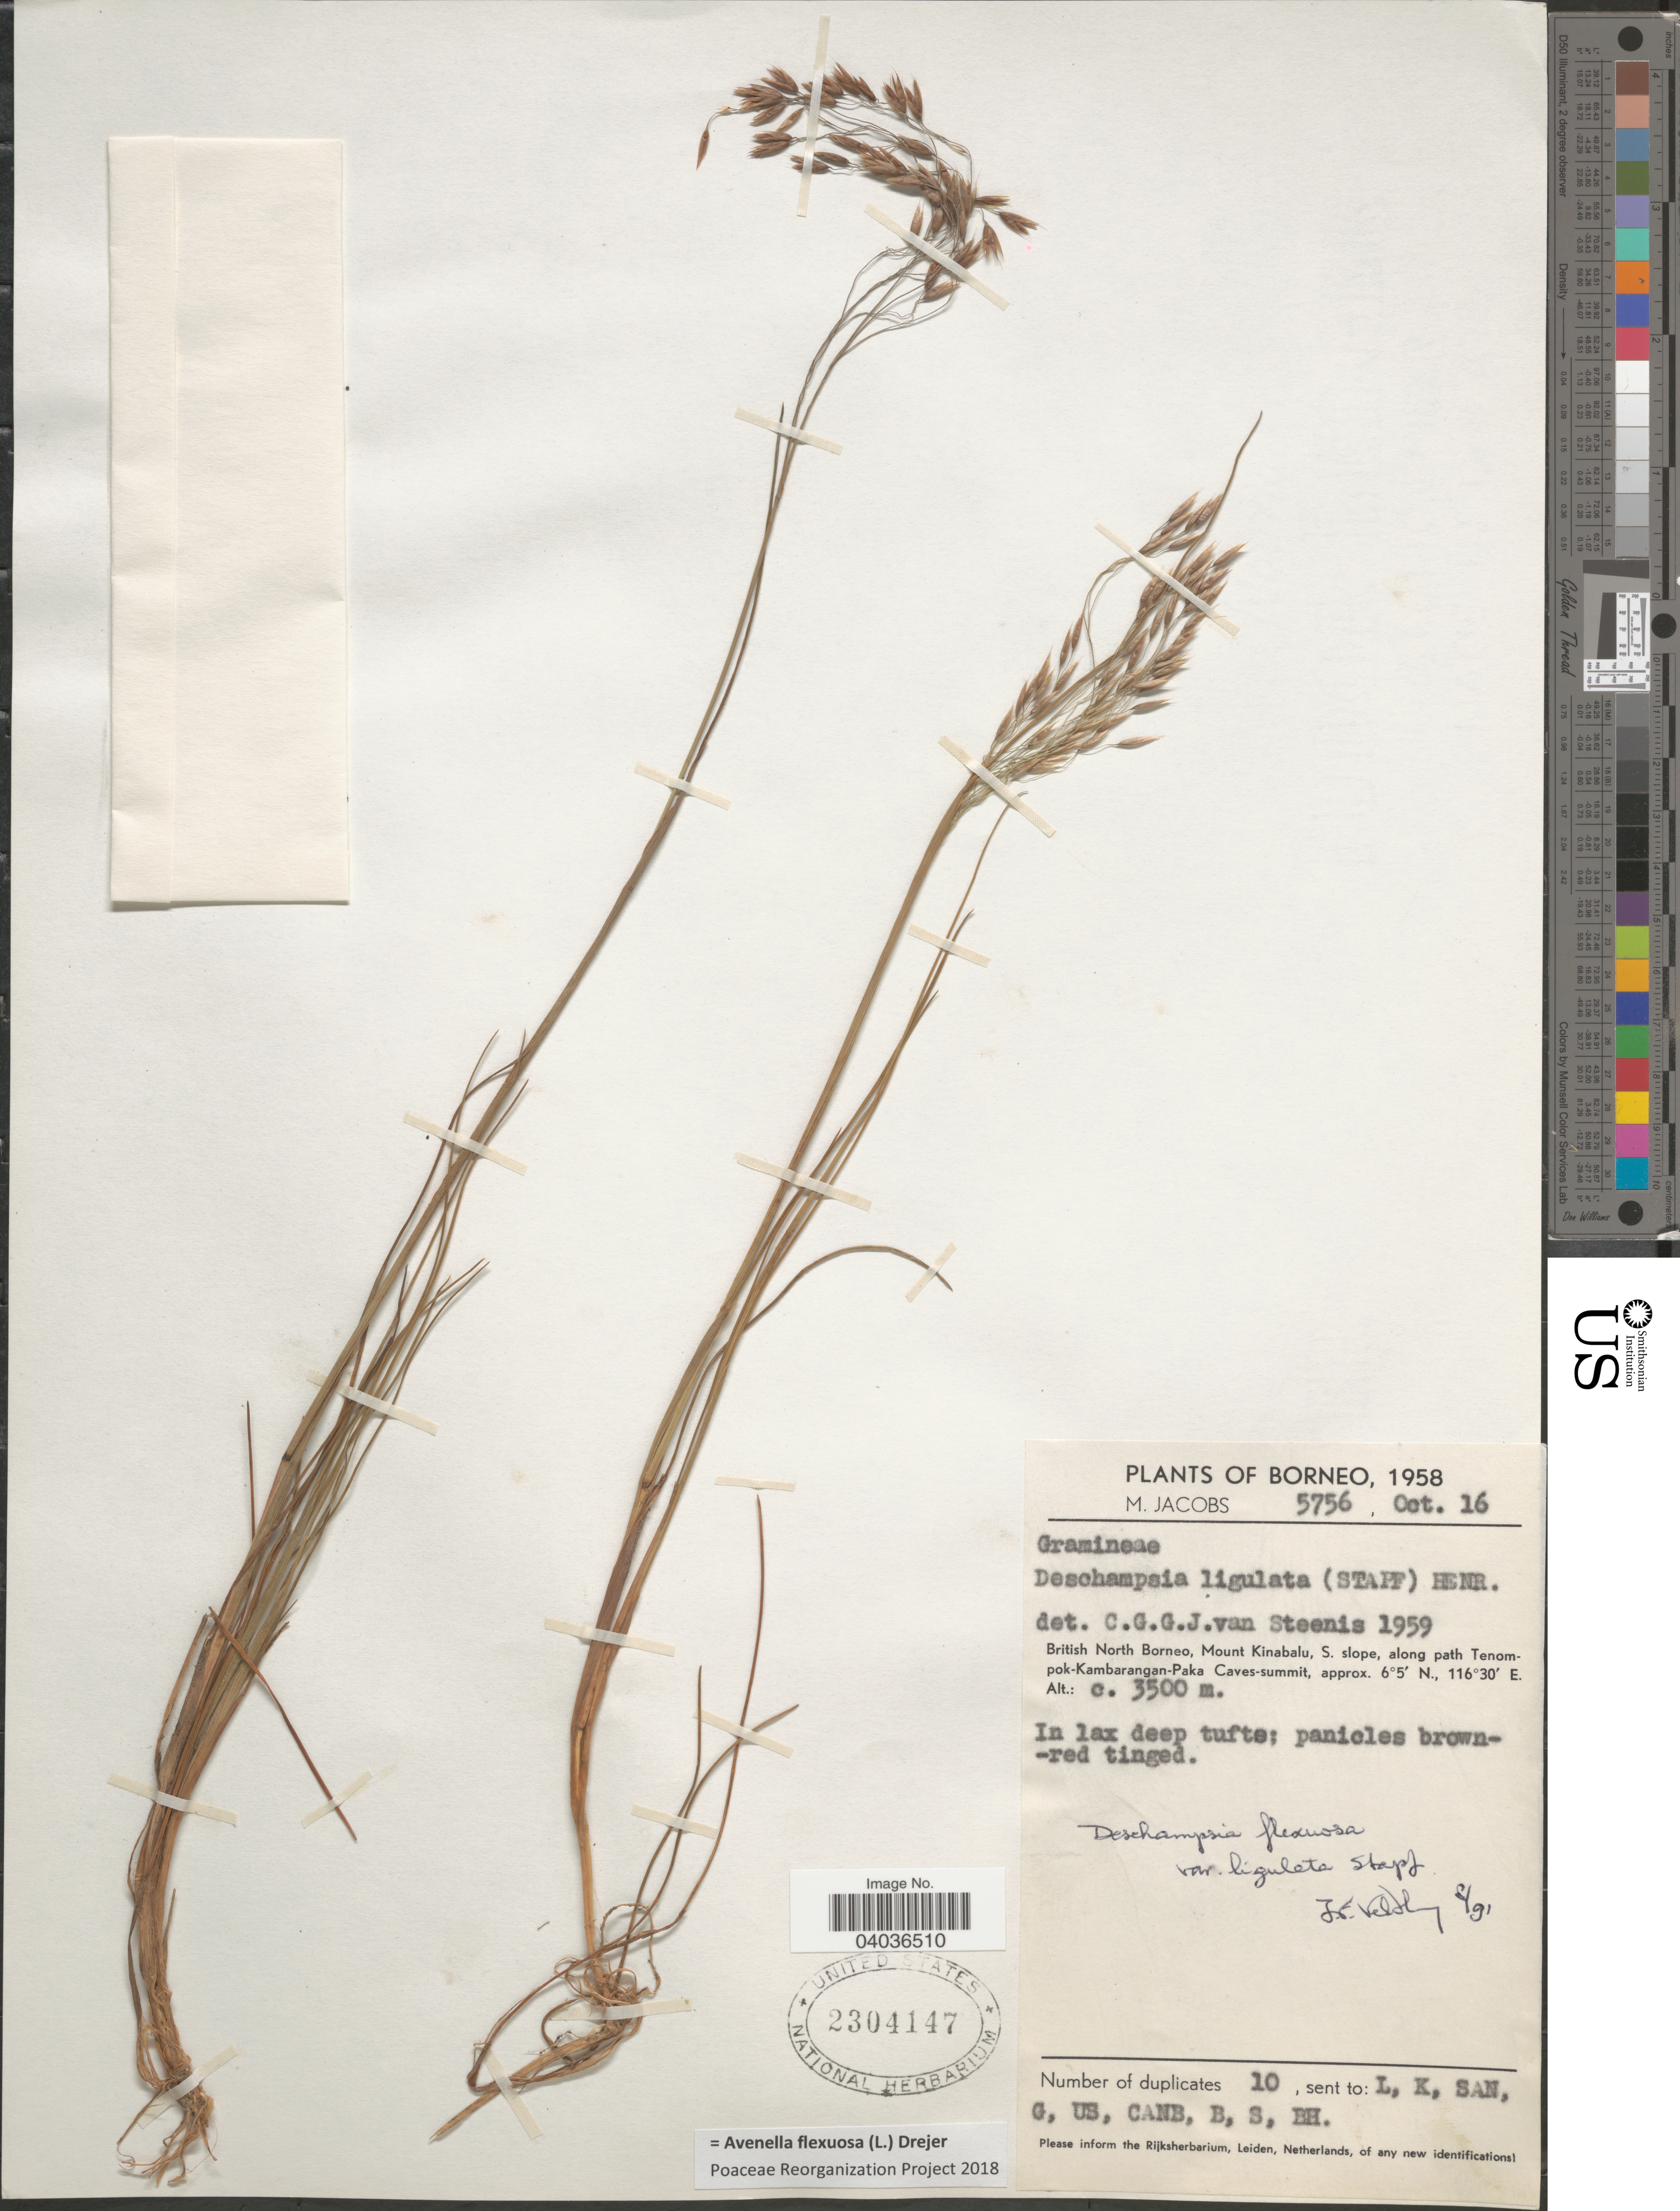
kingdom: Plantae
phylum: Tracheophyta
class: Liliopsida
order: Poales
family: Poaceae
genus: Avenella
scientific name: Avenella flexuosa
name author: (L.) Drejer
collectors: M. Jacobs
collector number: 5756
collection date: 1958-10-16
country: Malaysia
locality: Borneo British North Borneo, Mount Kinabalu, S. slope, along path Tenompok-Kambarangan-Paka Vaces-summit.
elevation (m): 3500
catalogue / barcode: US 2304147